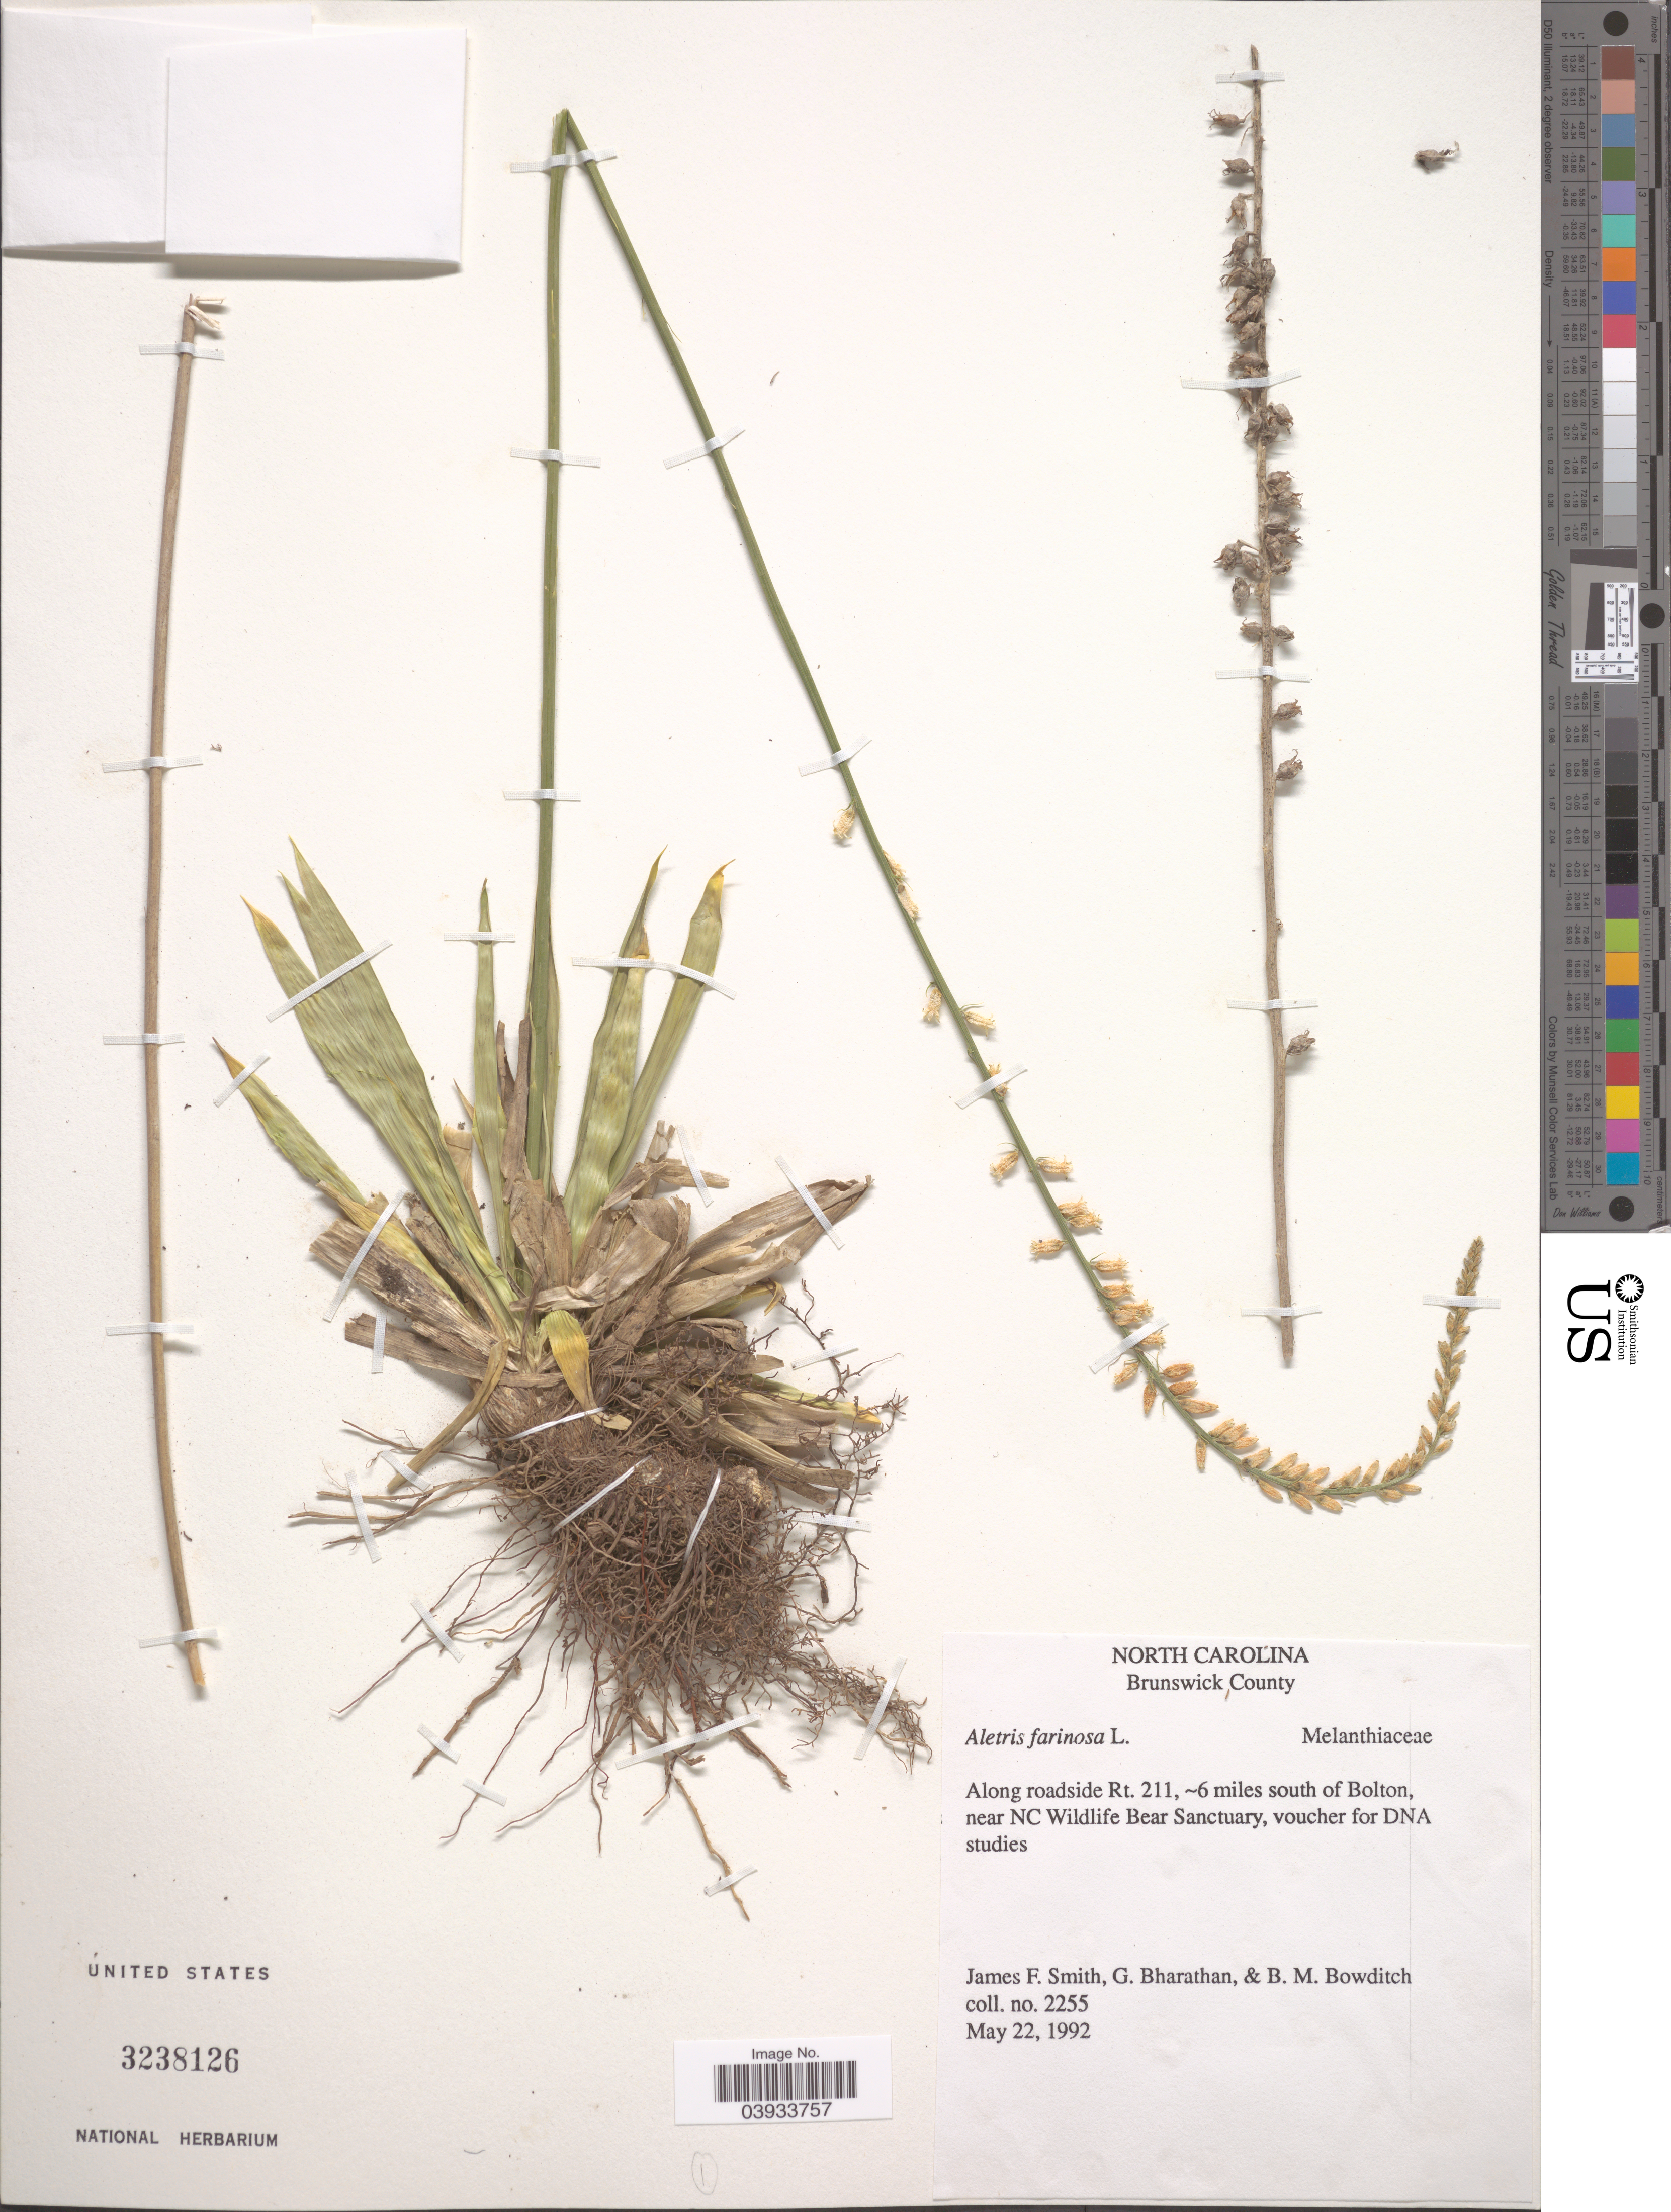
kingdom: Plantae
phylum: Tracheophyta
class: Liliopsida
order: Dioscoreales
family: Nartheciaceae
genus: Aletris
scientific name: Aletris farinosa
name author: L.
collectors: J. F. Smith, G. Bharathan & B. Bowditch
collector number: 2255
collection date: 1992-05-22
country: United States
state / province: North Carolina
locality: Brunswick County. Along roadside Rt. 211, ~6 miles south of Bolton, near NC Wildlife Bear Sanctuary.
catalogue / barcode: US 3238126